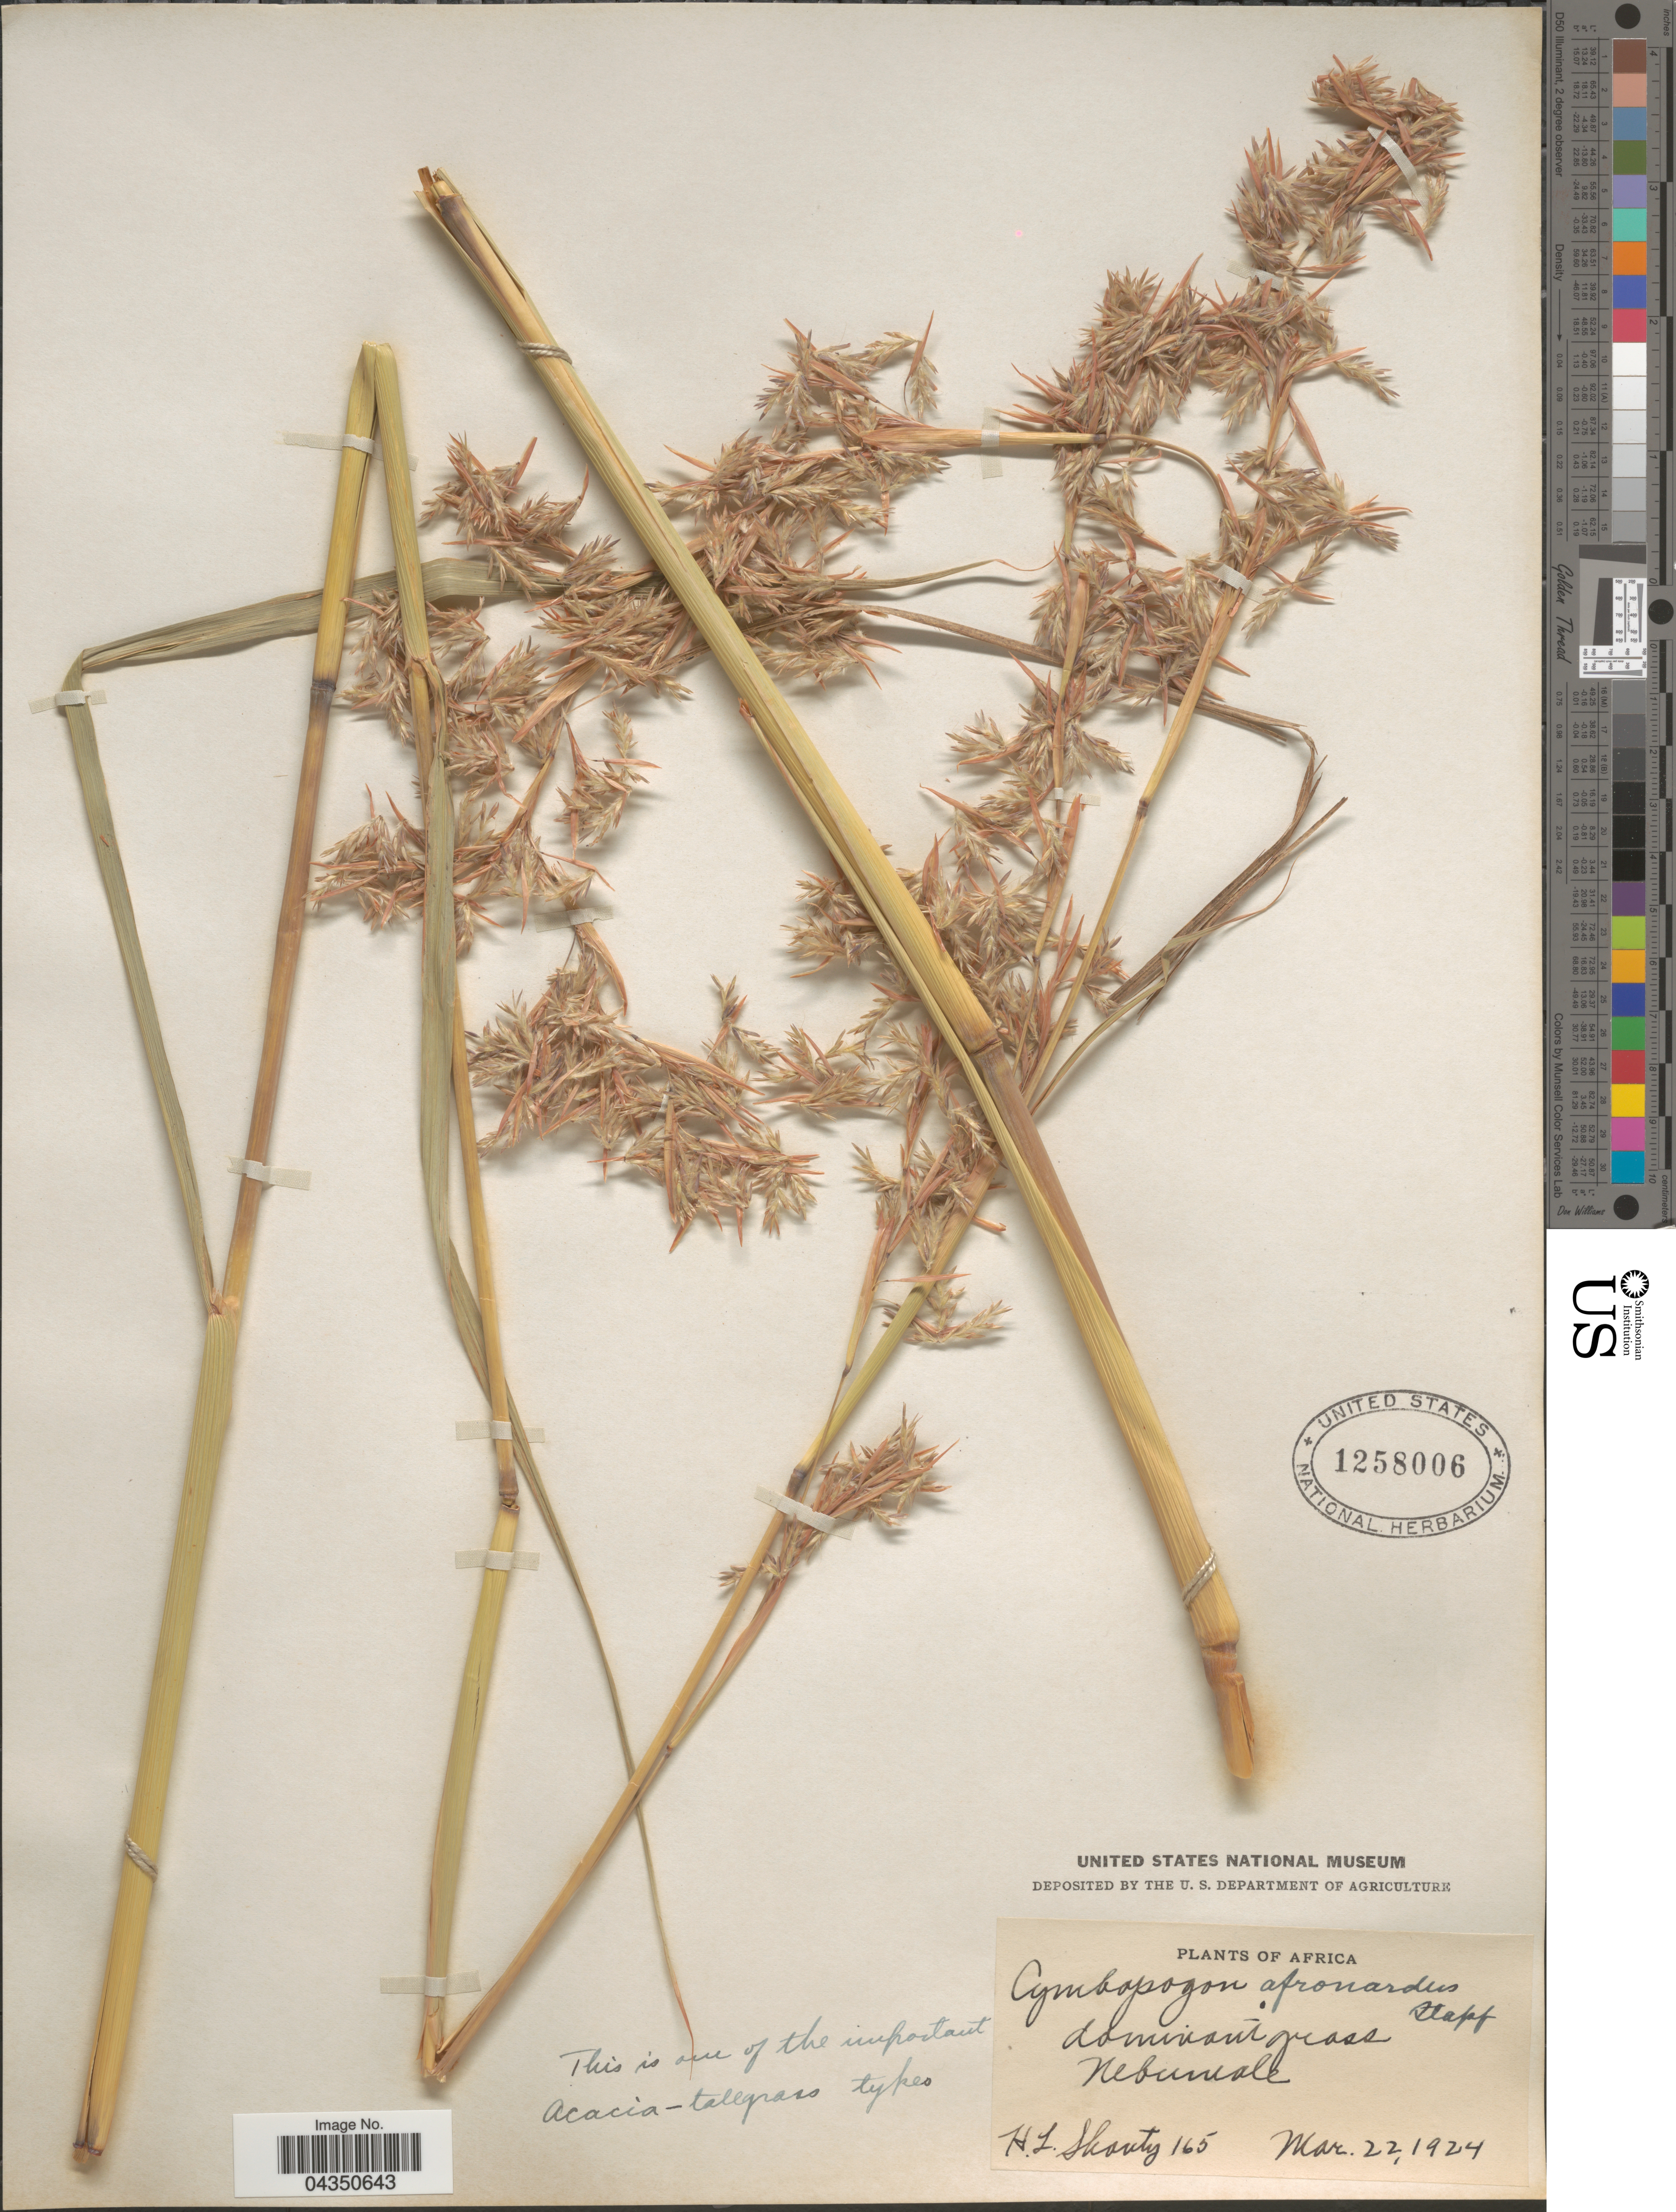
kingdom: Plantae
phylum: Tracheophyta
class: Liliopsida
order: Poales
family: Poaceae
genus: Cymbopogon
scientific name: Cymbopogon nardus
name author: (L.) Rendle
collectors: H. Shantz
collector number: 165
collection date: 1924-03-22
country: Uganda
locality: Africa. Nebumale.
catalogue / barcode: US 1258006